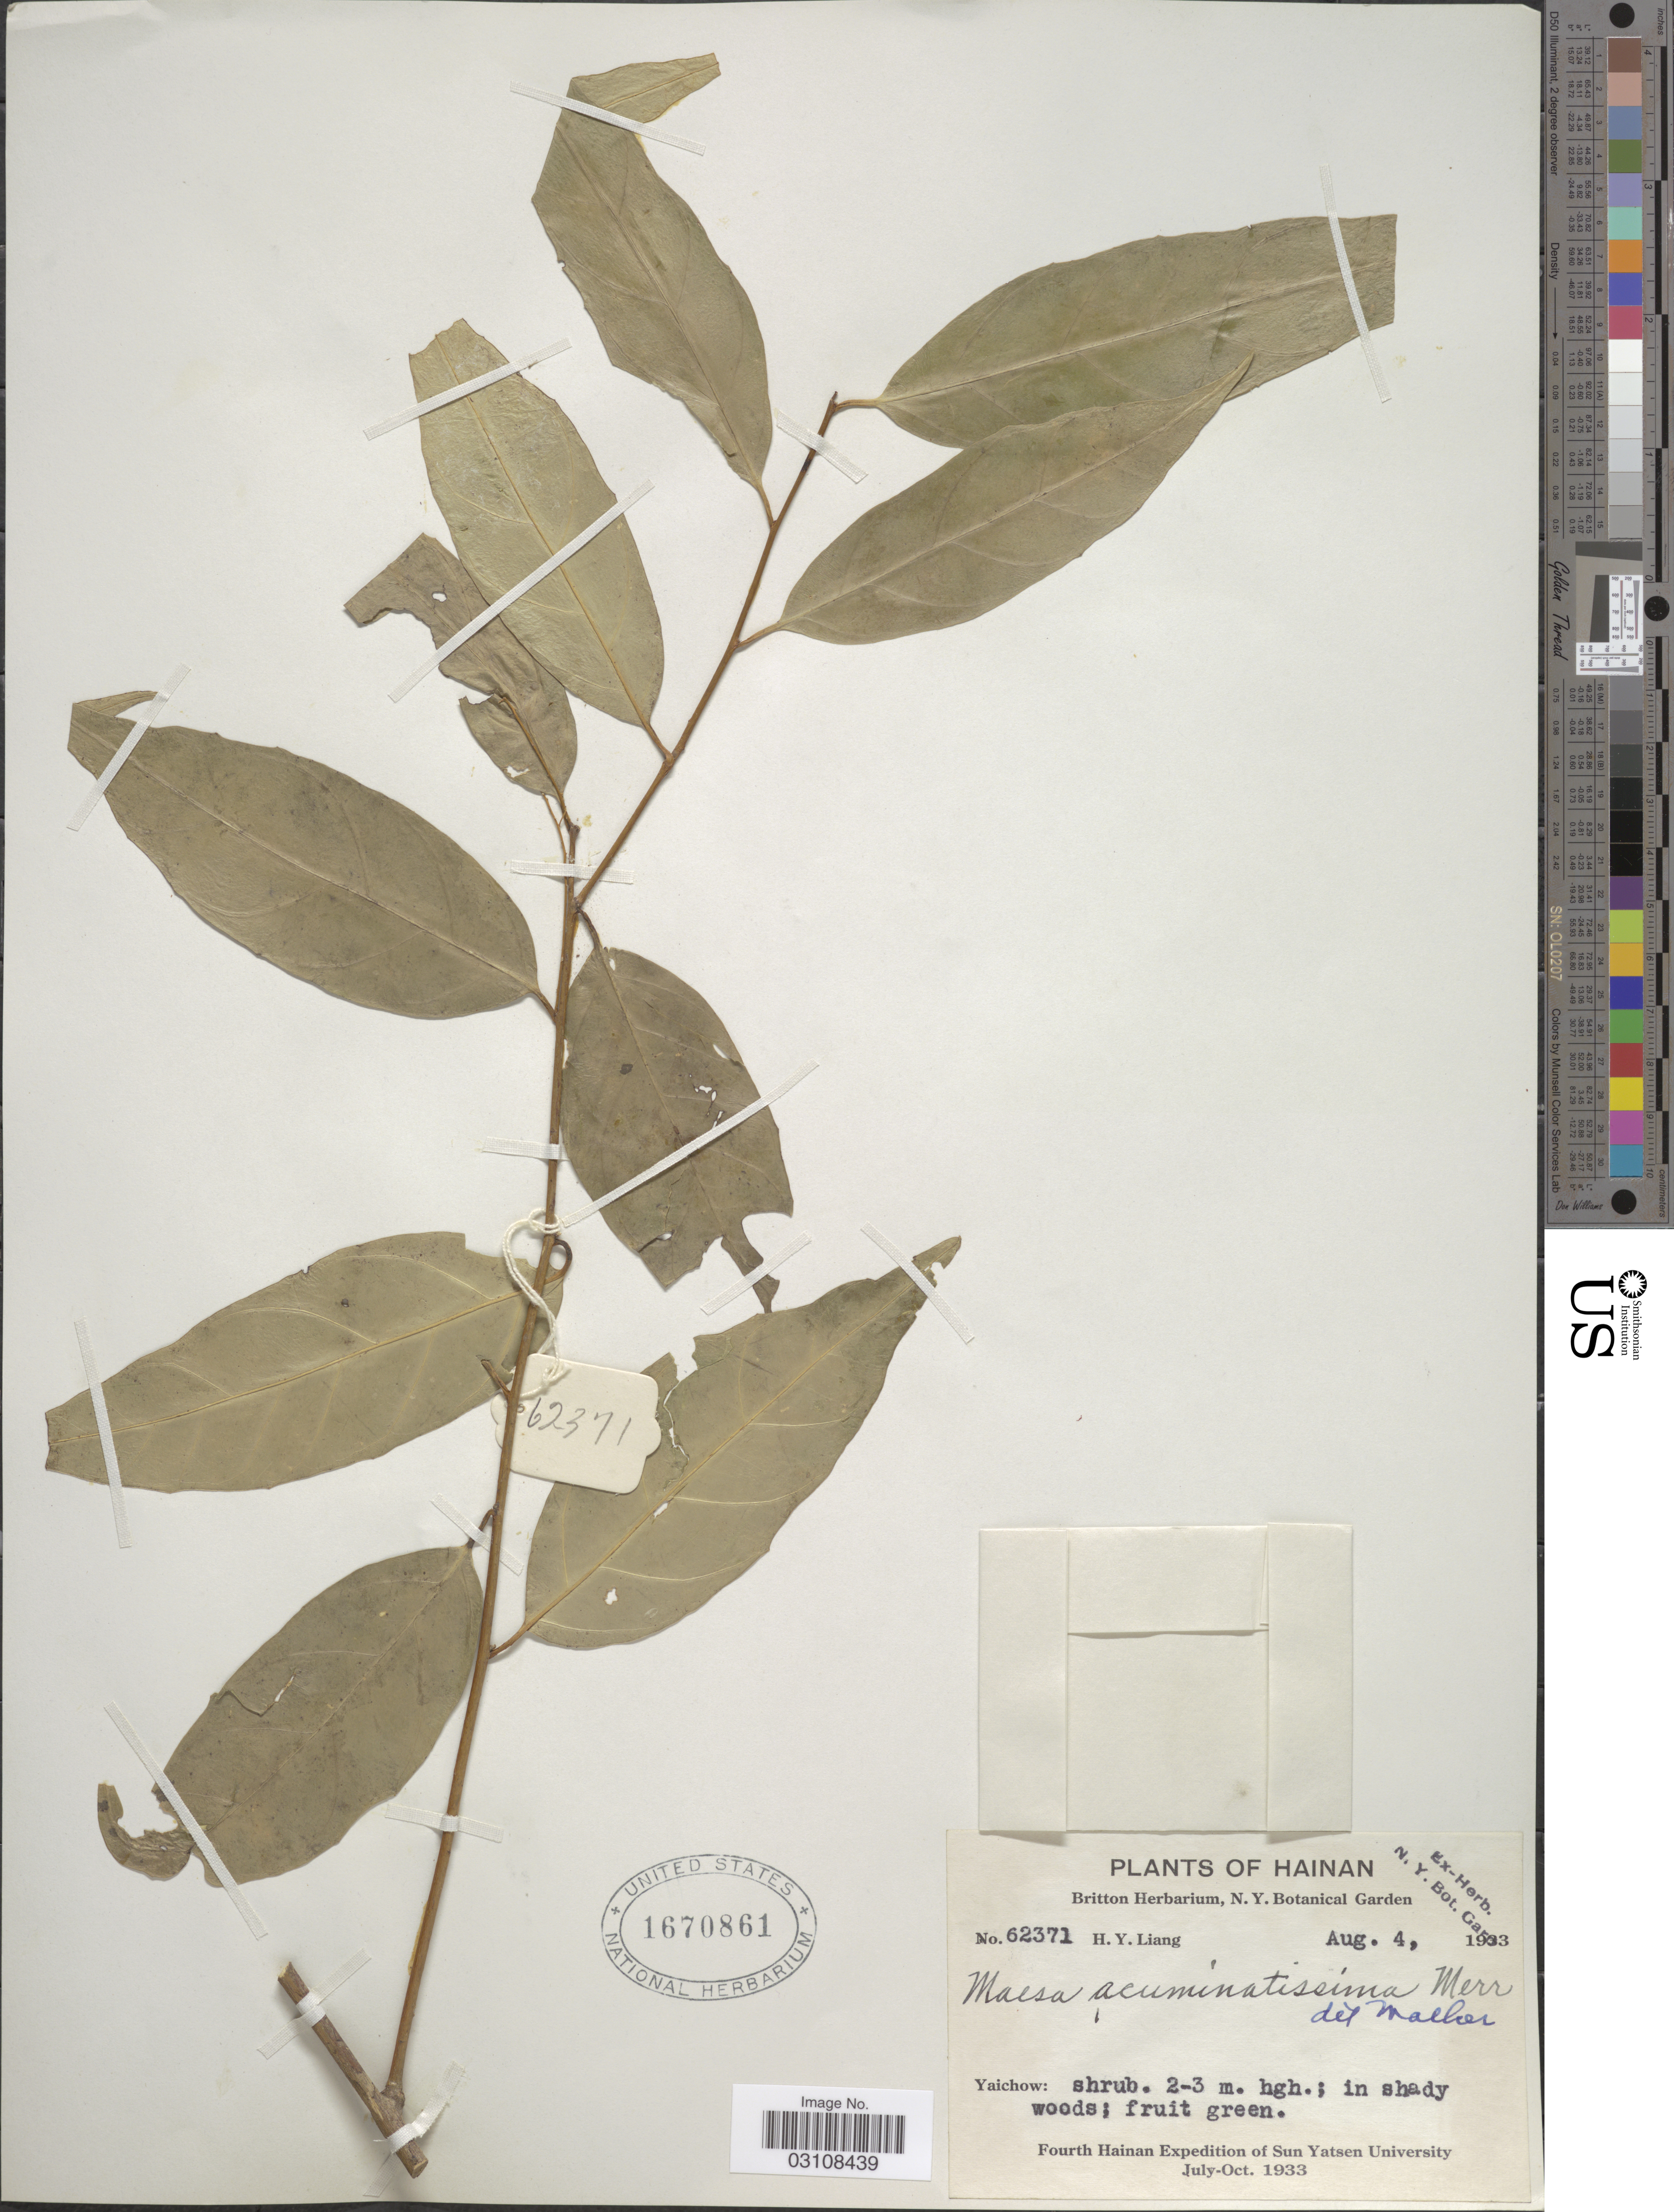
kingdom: Plantae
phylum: Tracheophyta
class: Magnoliopsida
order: Ericales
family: Primulaceae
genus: Maesa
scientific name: Maesa acuminatissima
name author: Merr.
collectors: H. Y. Liang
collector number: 62371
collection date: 1933-08-04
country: China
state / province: Hainan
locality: Yaichow.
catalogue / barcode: US 1670861